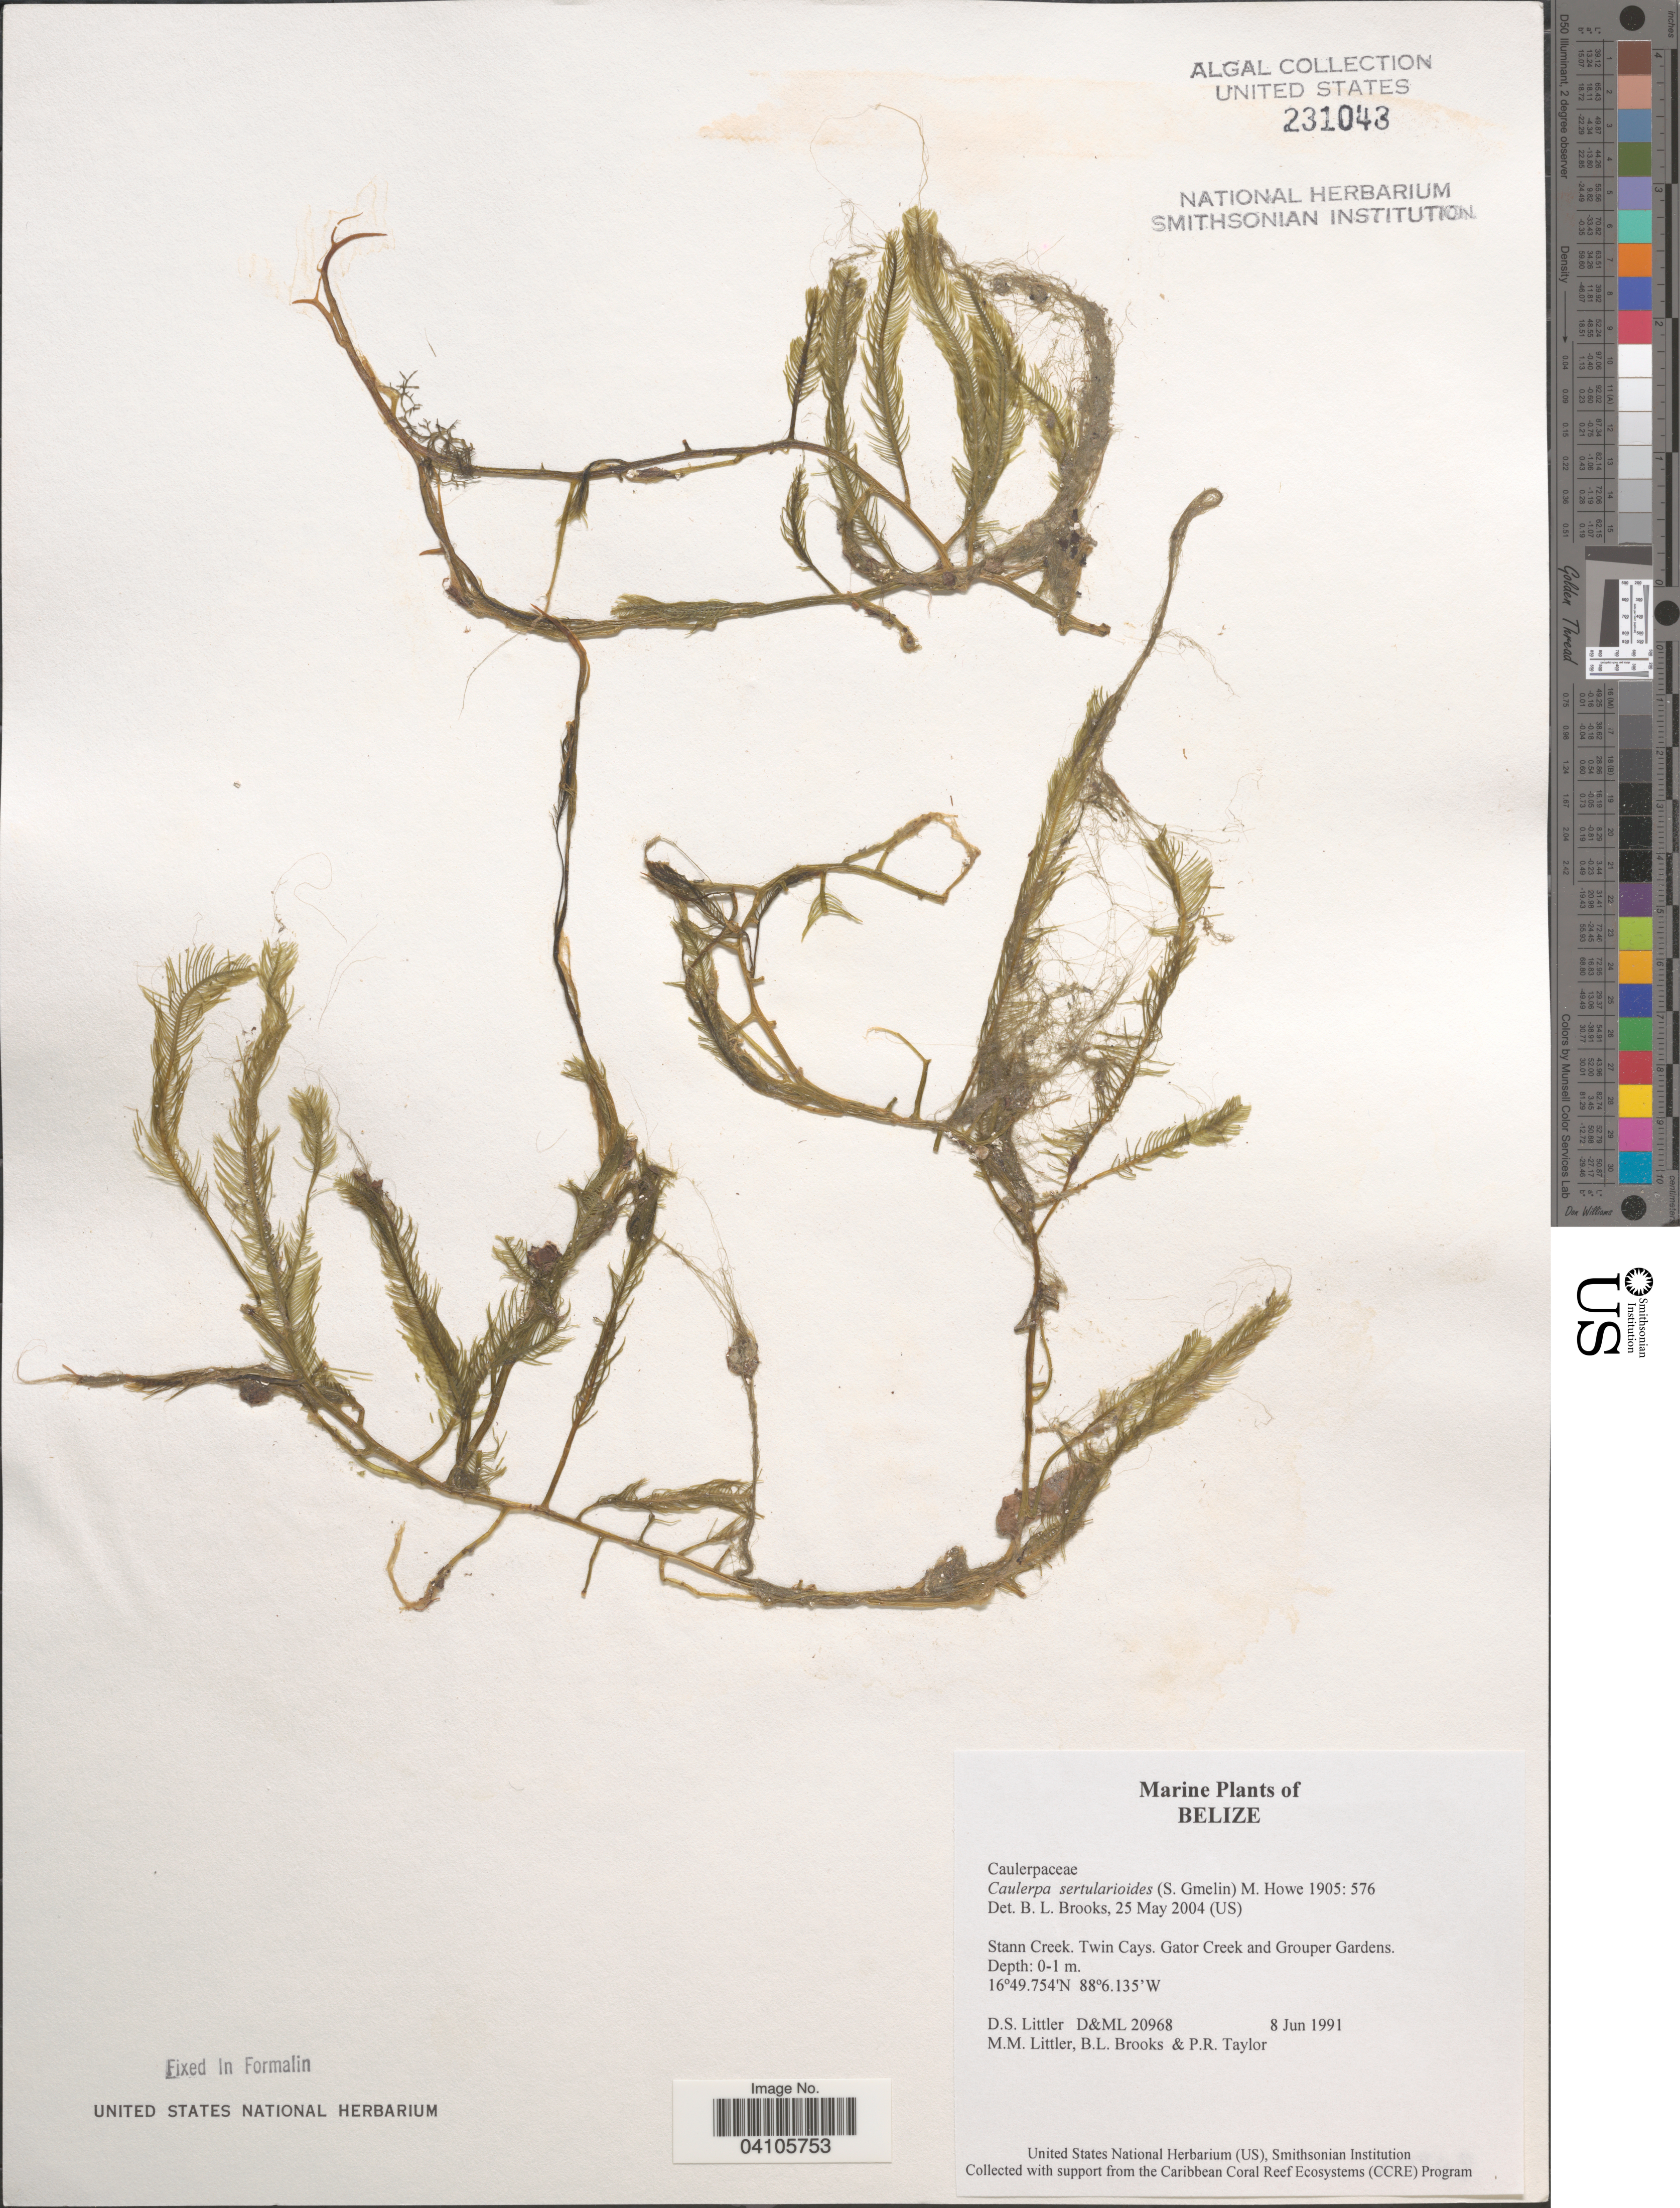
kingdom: Plantae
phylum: Chlorophyta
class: Ulvophyceae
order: Bryopsidales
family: Caulerpaceae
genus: Caulerpa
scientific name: Caulerpa sertularioides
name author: (S.G. Gmel.) M. Howe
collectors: D. S. Littler, B. Brooks & P. R. Taylor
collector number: D&ML20968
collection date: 1991-06-08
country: Belize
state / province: Belize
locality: Stann Creek. Twin Cays. Gator Creek and Grouper Gardens.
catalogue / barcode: US 231043